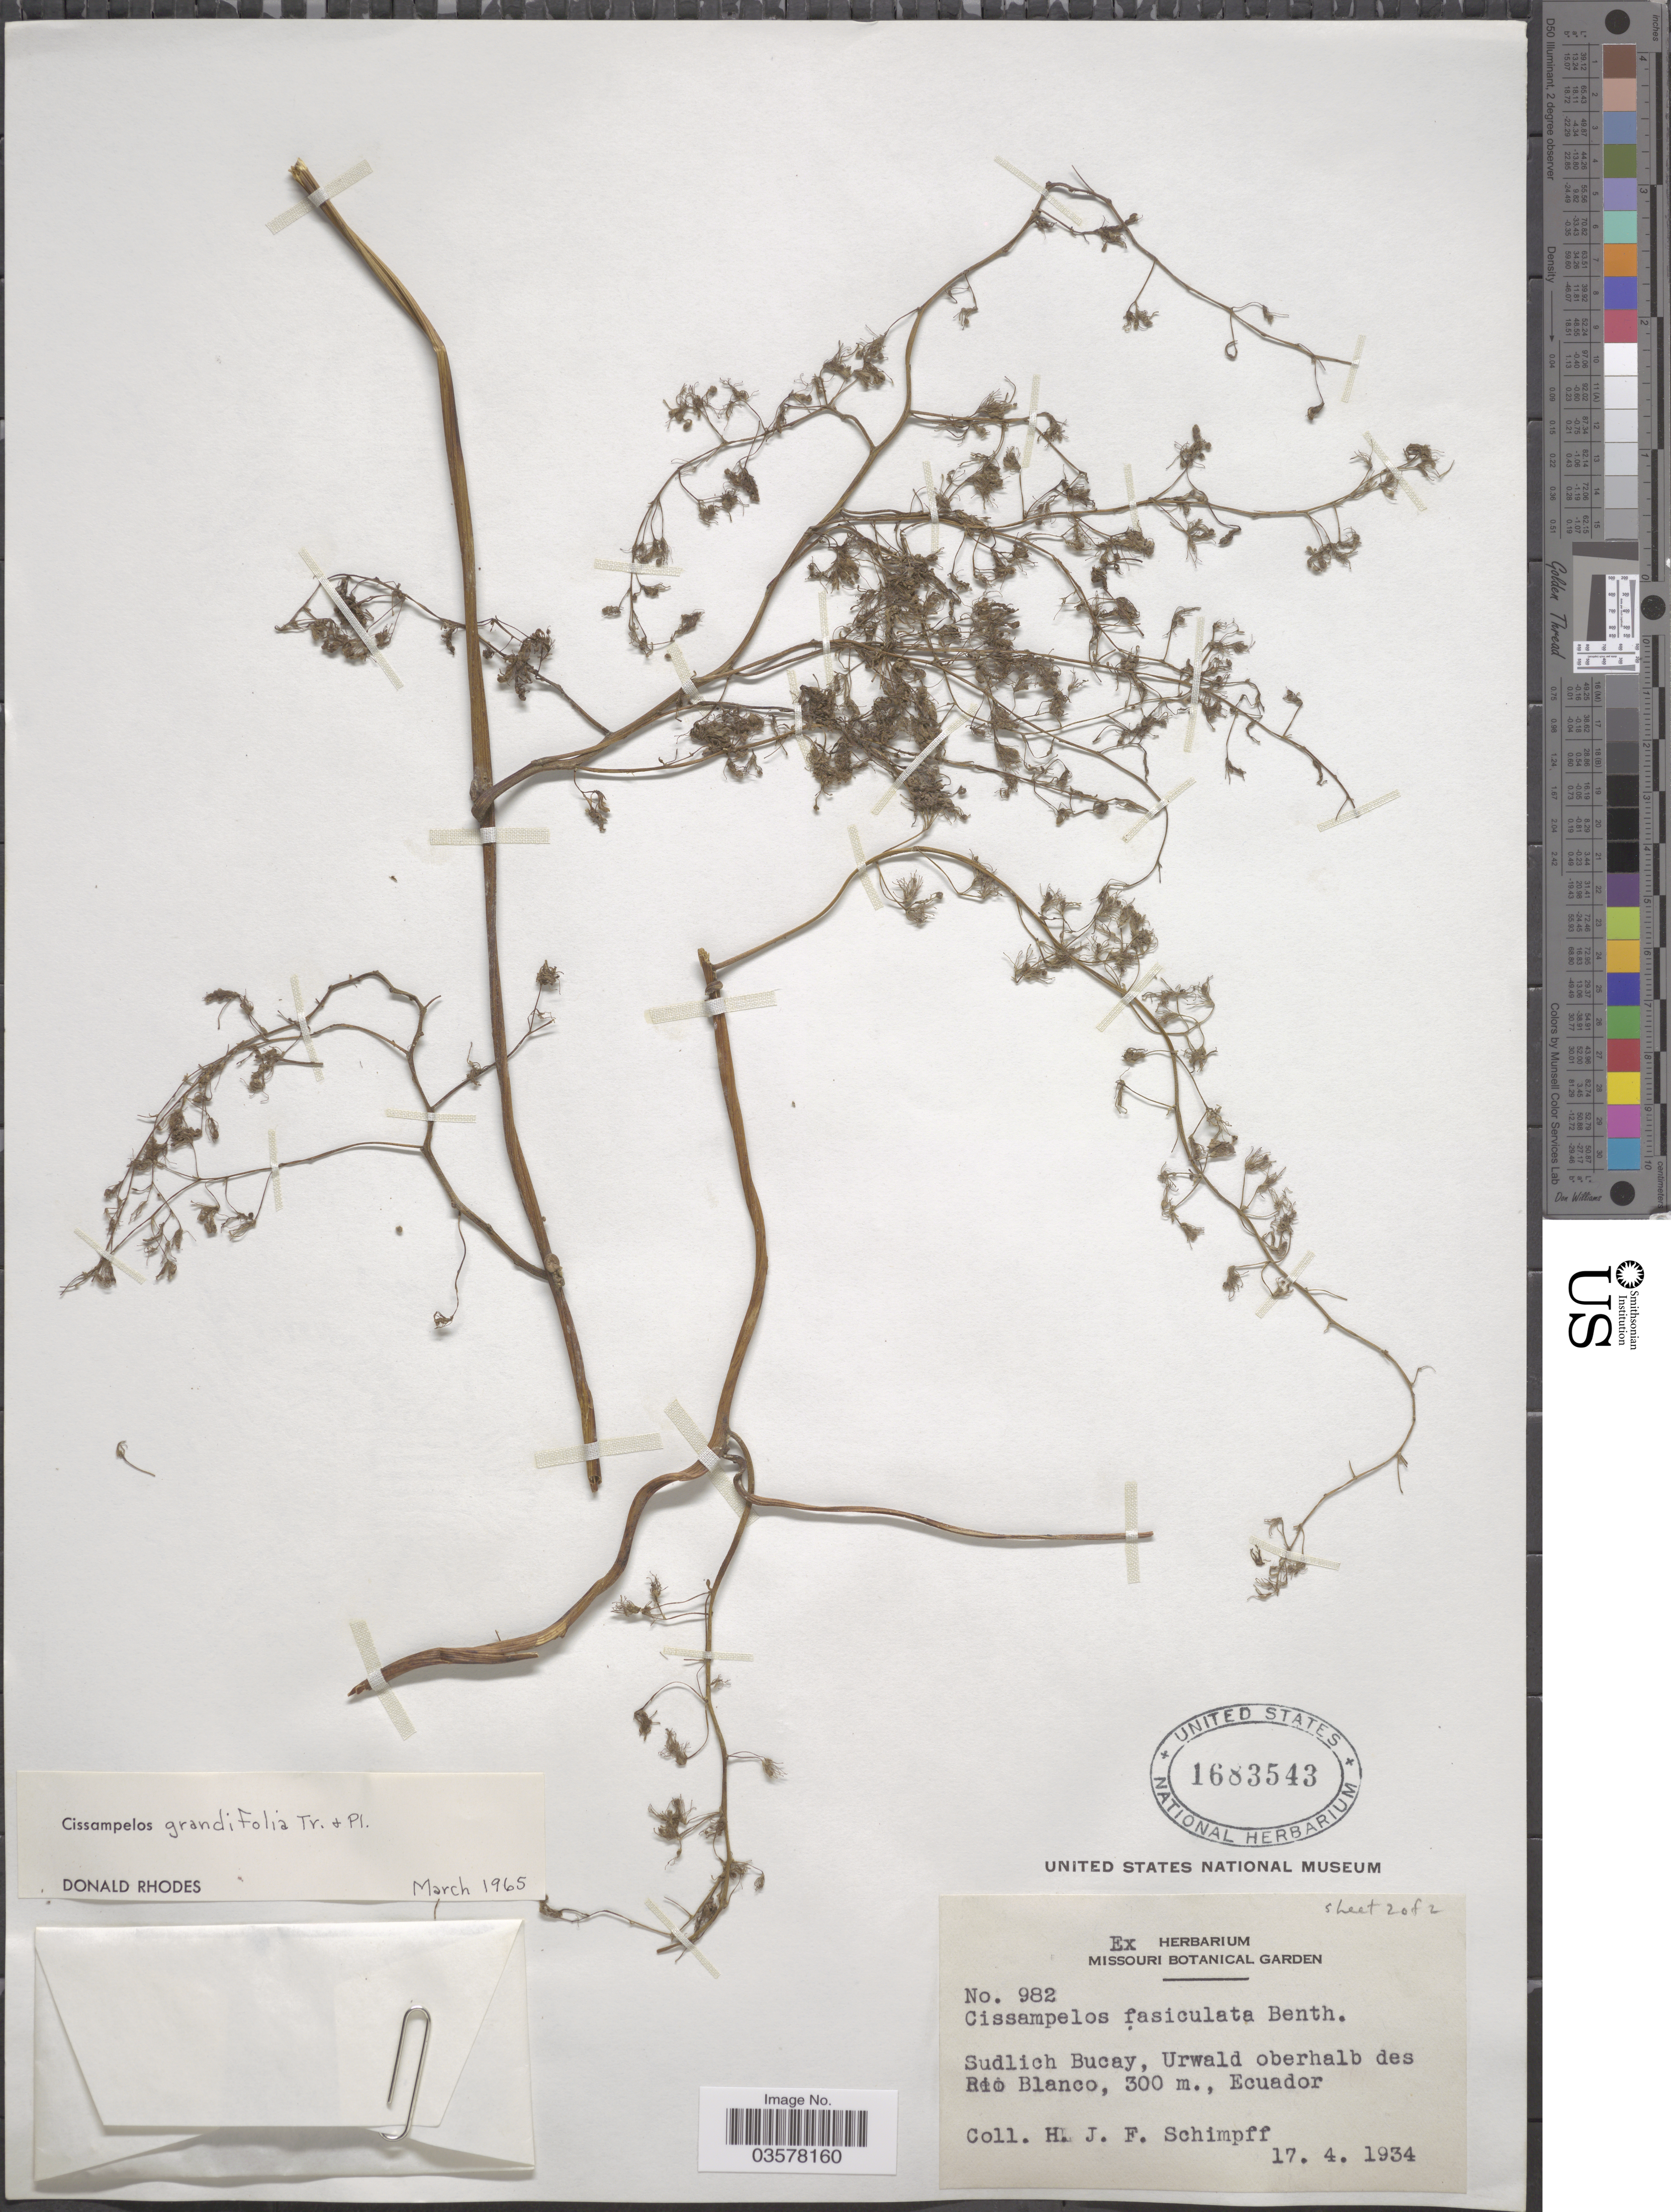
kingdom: Plantae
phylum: Tracheophyta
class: Magnoliopsida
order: Ranunculales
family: Menispermaceae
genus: Cissampelos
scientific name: Cissampelos grandifolia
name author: Triana & Planch.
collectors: H. Schimpff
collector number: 982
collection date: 1934-04-17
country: Ecuador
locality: Sudlich Bucay, Urwald oberhalb des Rio Blanco.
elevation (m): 300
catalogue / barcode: US 1683543